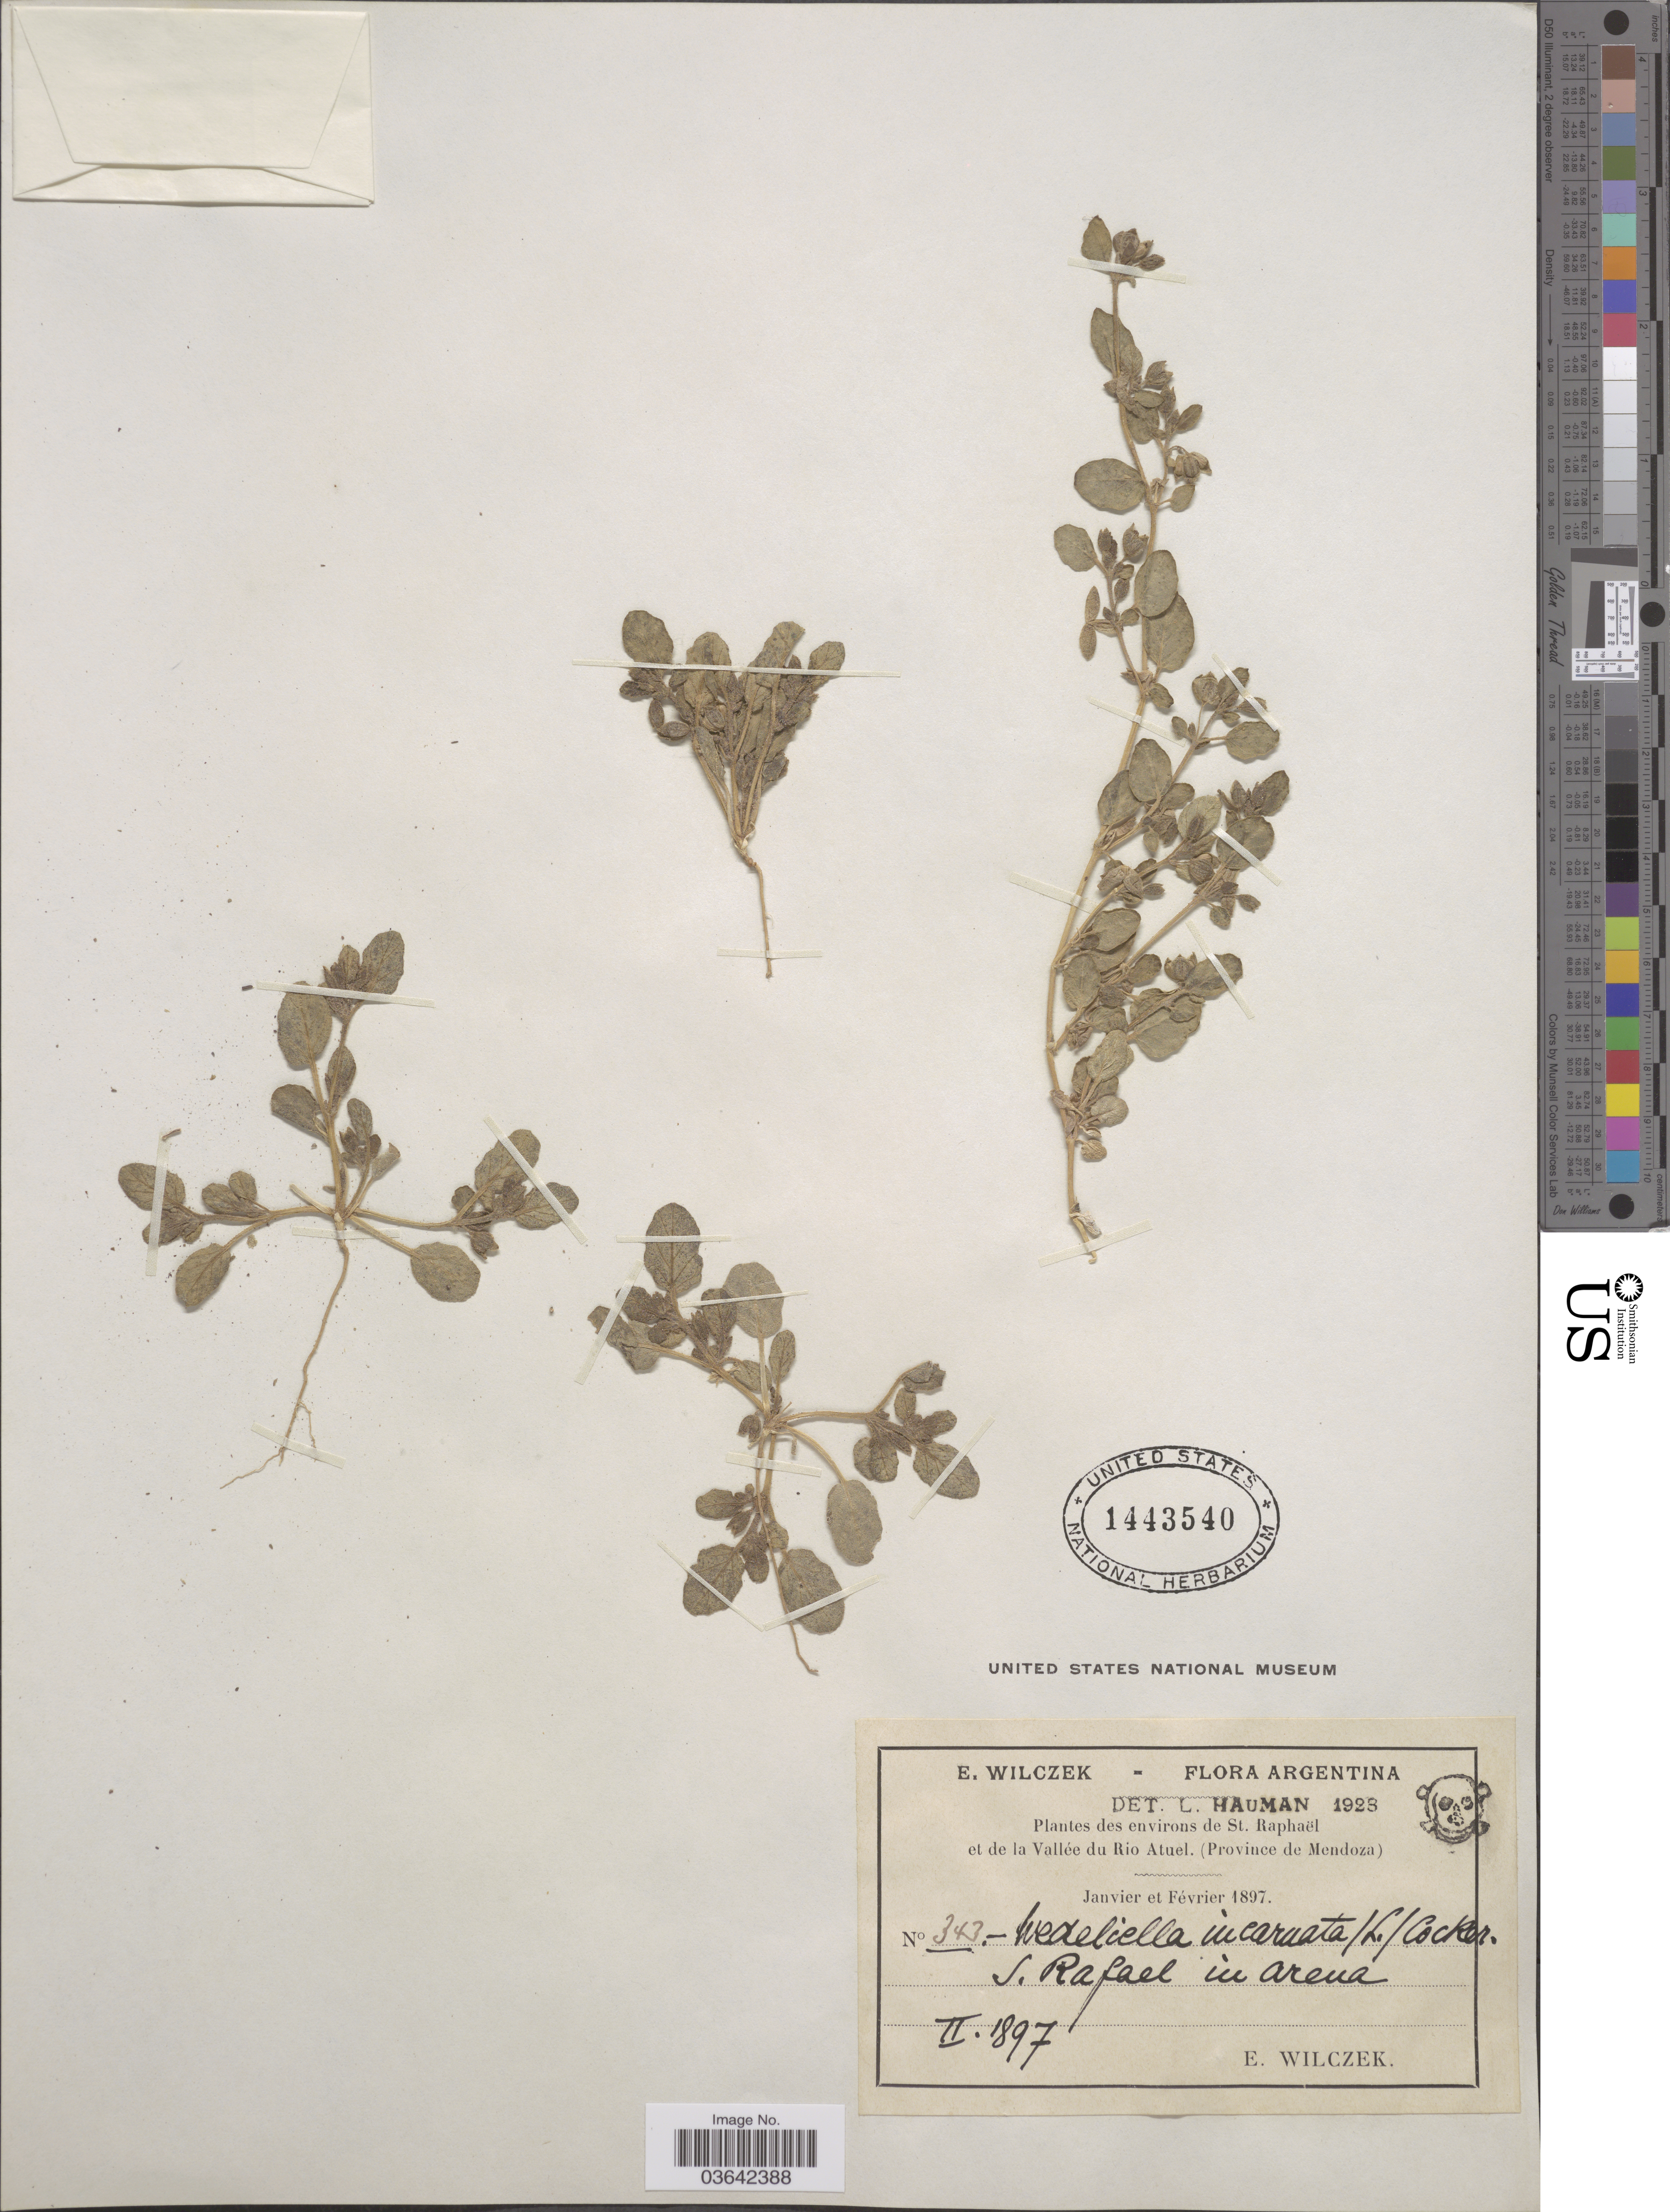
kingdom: Plantae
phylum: Tracheophyta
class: Magnoliopsida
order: Caryophyllales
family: Nyctaginaceae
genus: Allionia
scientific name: Allionia incarnata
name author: L.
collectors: E. Wilczek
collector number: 343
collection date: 1897-02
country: Argentina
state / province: Mendoza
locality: Environs de St. Raphaël et de Vallée du Rio Atuel. S. Rafael in arena.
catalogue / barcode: US 1443540